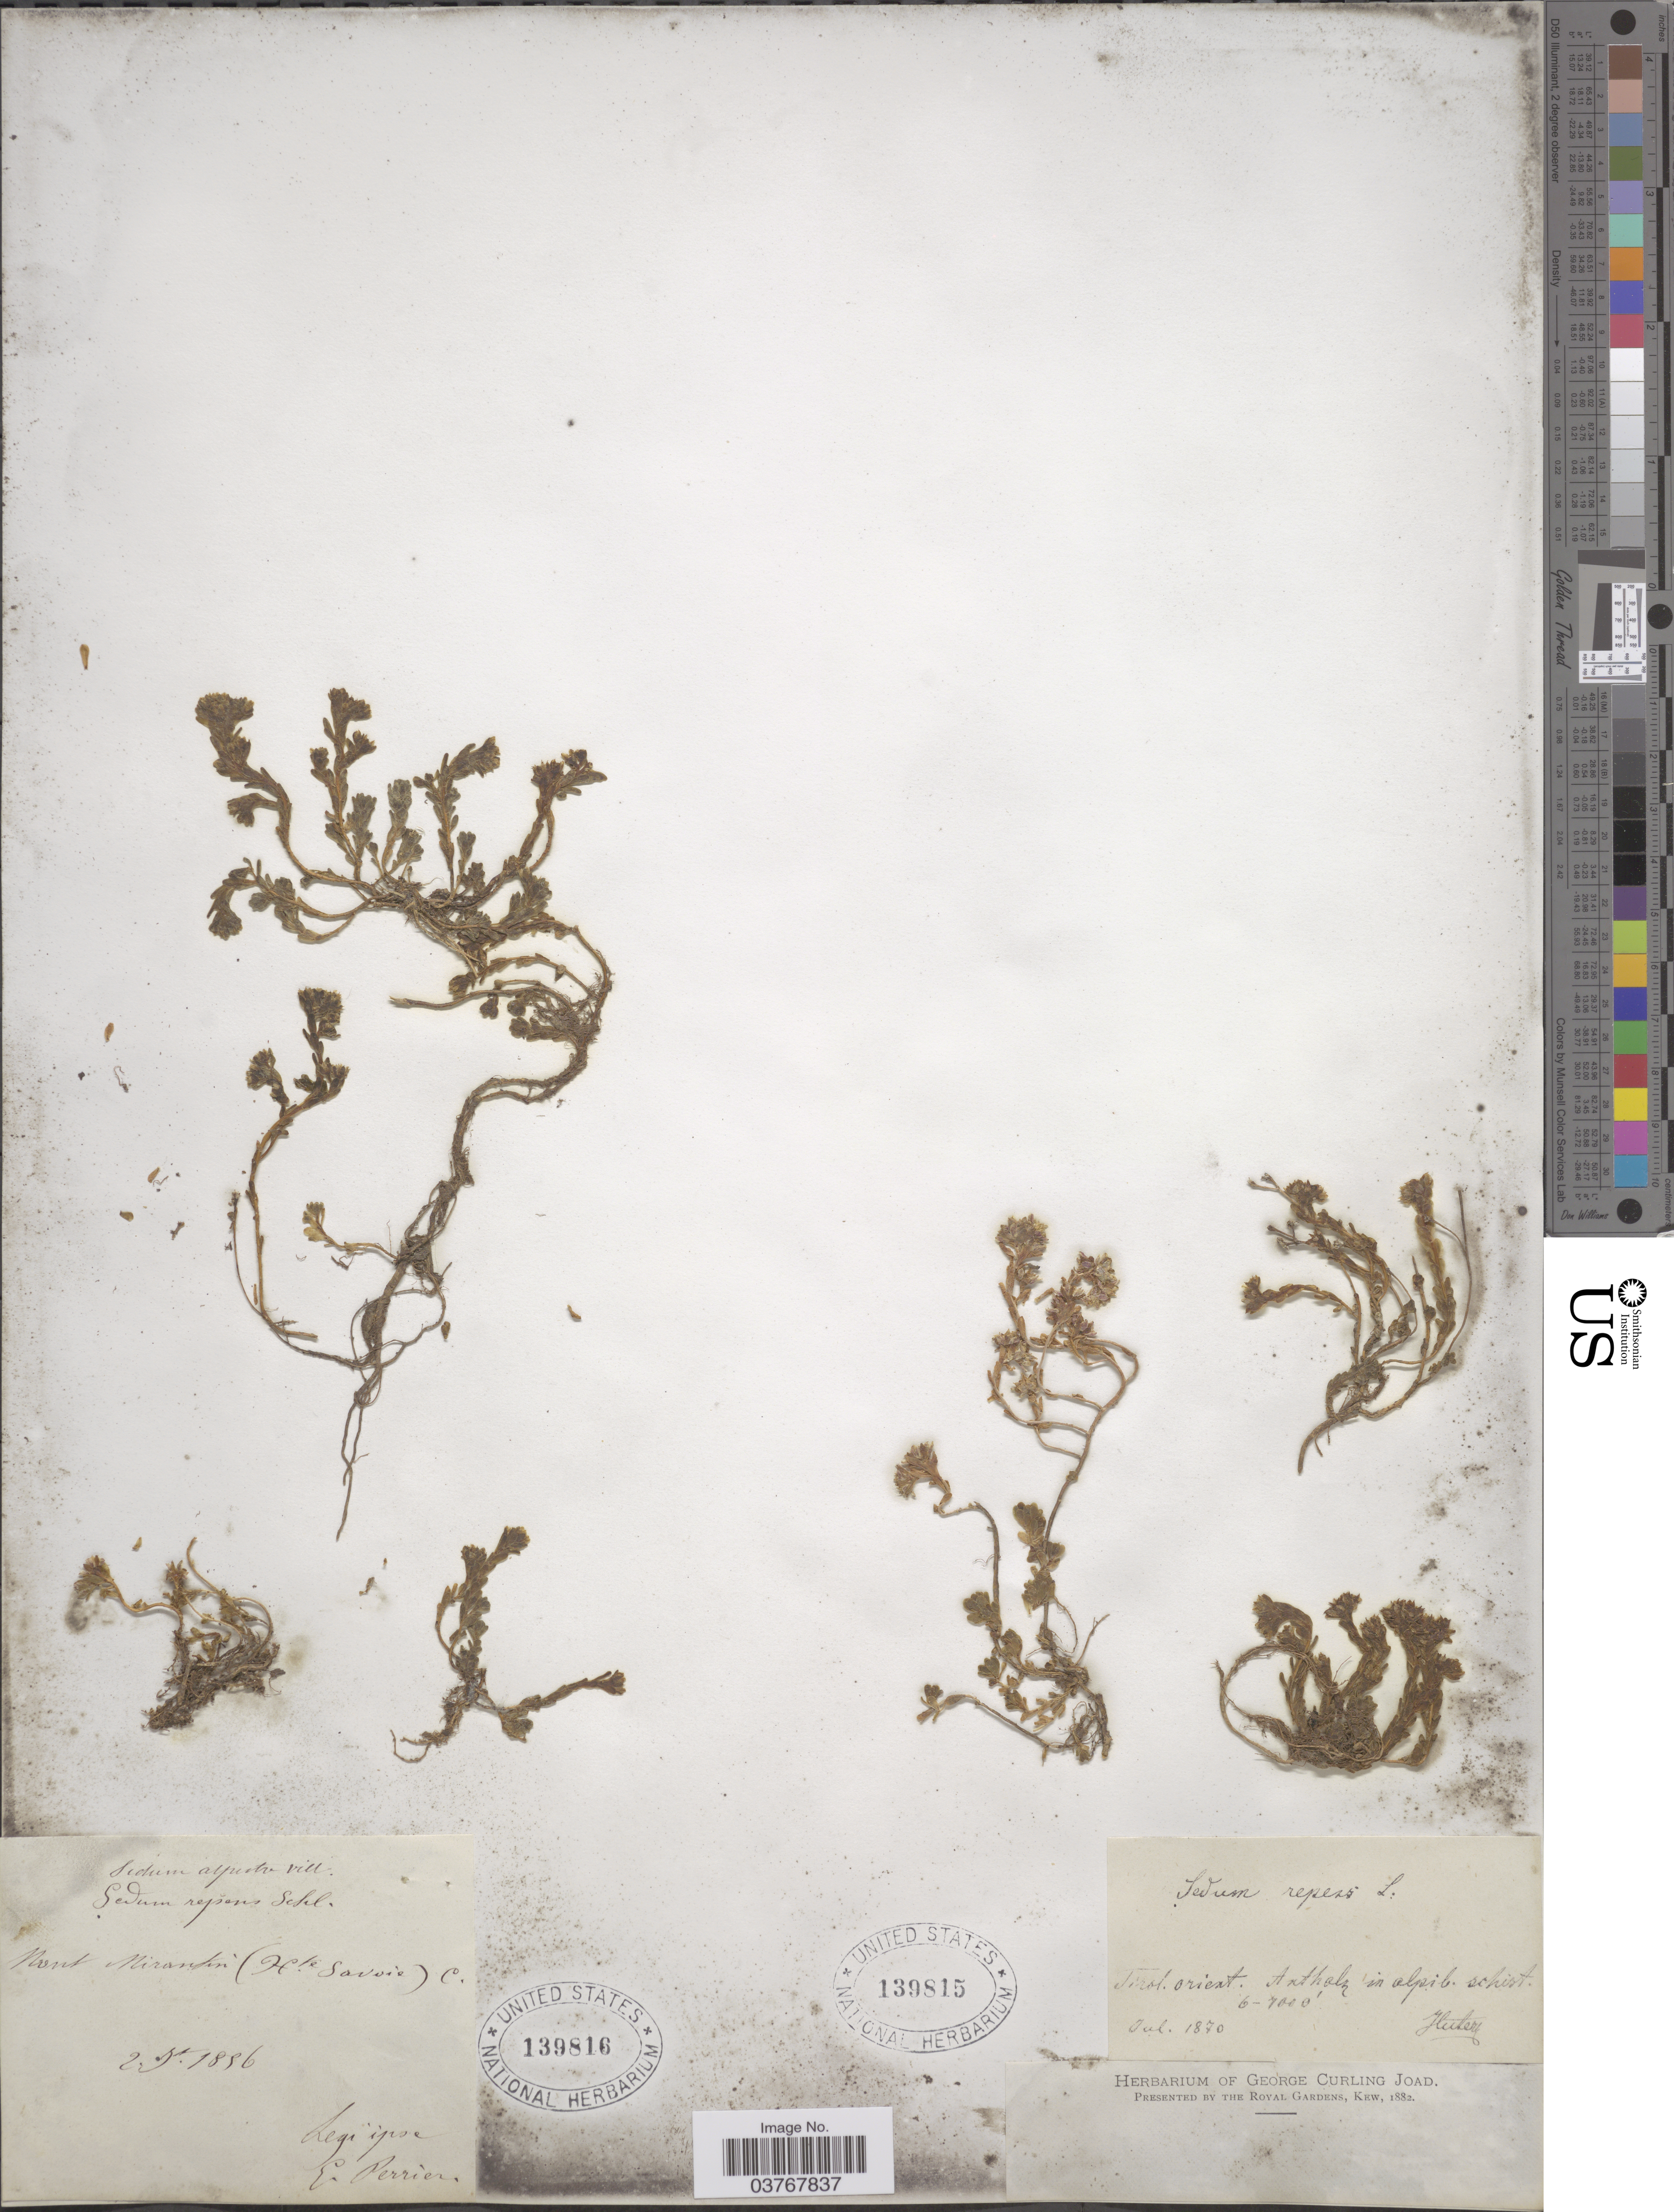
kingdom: Plantae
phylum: Tracheophyta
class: Magnoliopsida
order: Saxifragales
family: Crassulaceae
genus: Sedum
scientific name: Sedum repens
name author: Schleich. ex DC.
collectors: -. Huter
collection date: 1870-07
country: Italy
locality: Tirol orient. Antholz in alpib. schist.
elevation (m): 1829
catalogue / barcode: US 139815-2